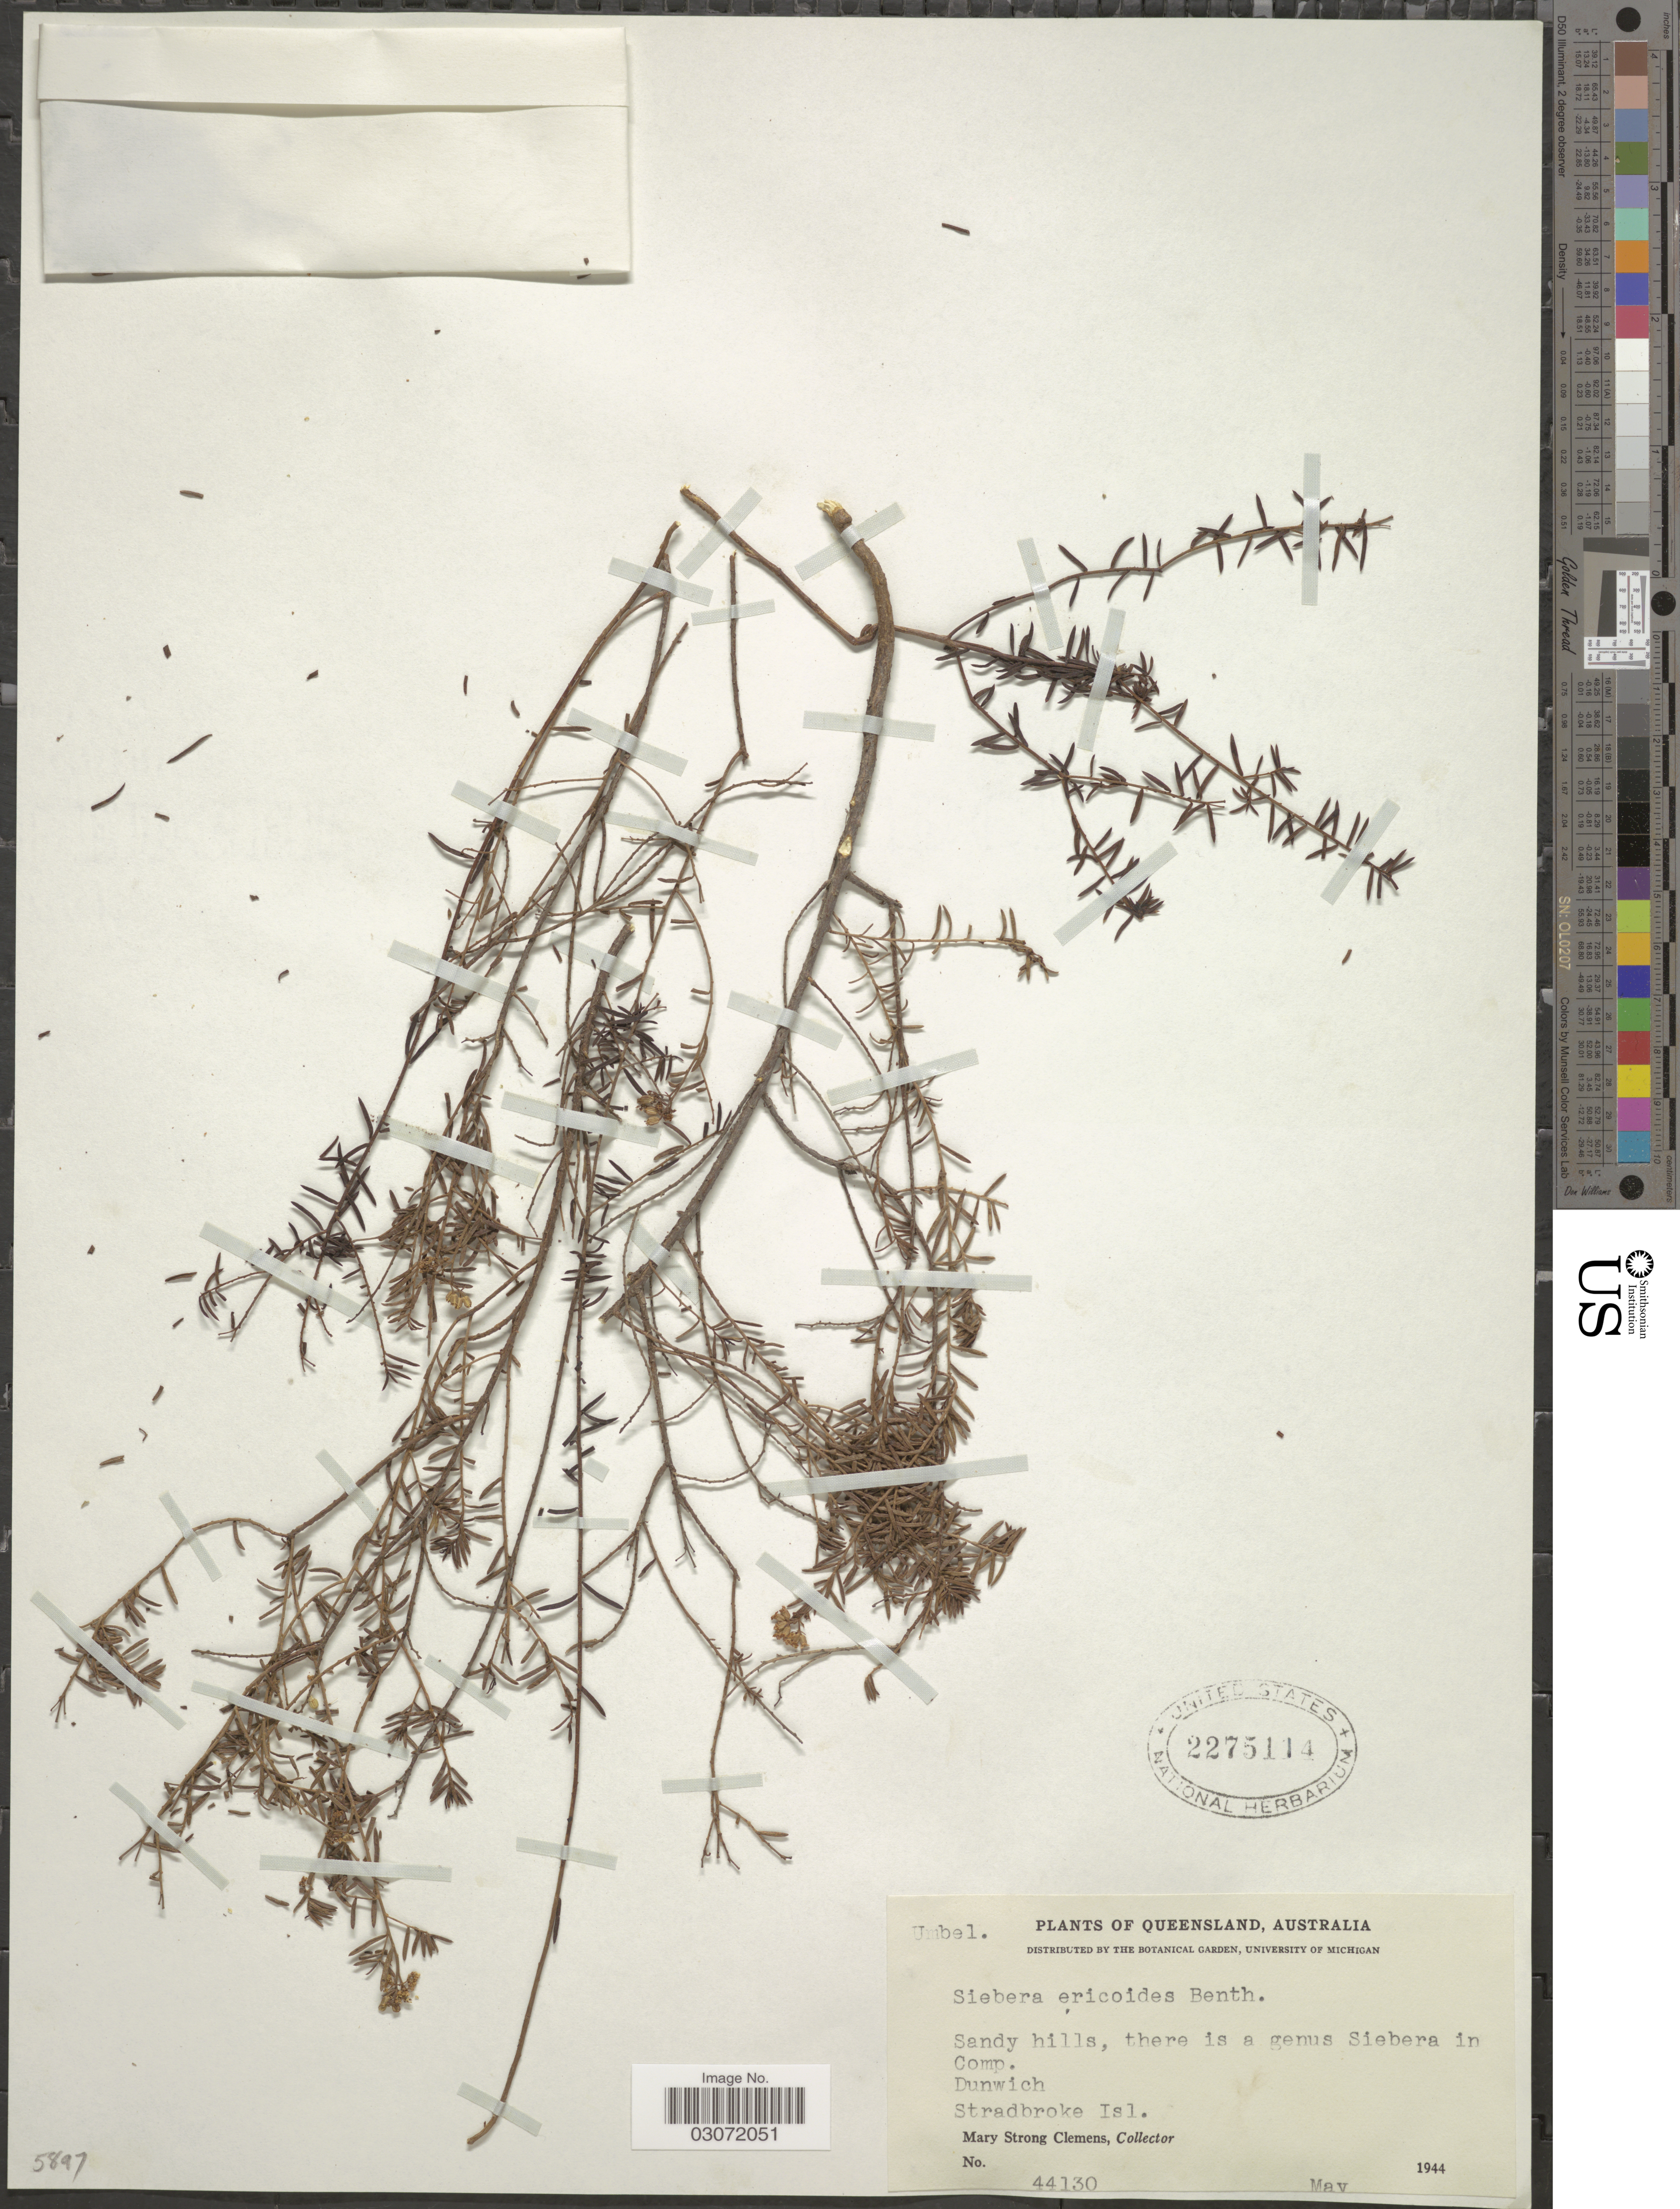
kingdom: Plantae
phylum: Tracheophyta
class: Magnoliopsida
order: Apiales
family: Apiaceae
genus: Platysace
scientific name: Platysace ericoides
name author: (Siebold ex DC.) C. Norman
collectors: M. S. Clemens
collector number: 44130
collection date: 1944-05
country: Australia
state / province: Queensland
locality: Dunwich. Stadbroke Isl.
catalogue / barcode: US 2275114